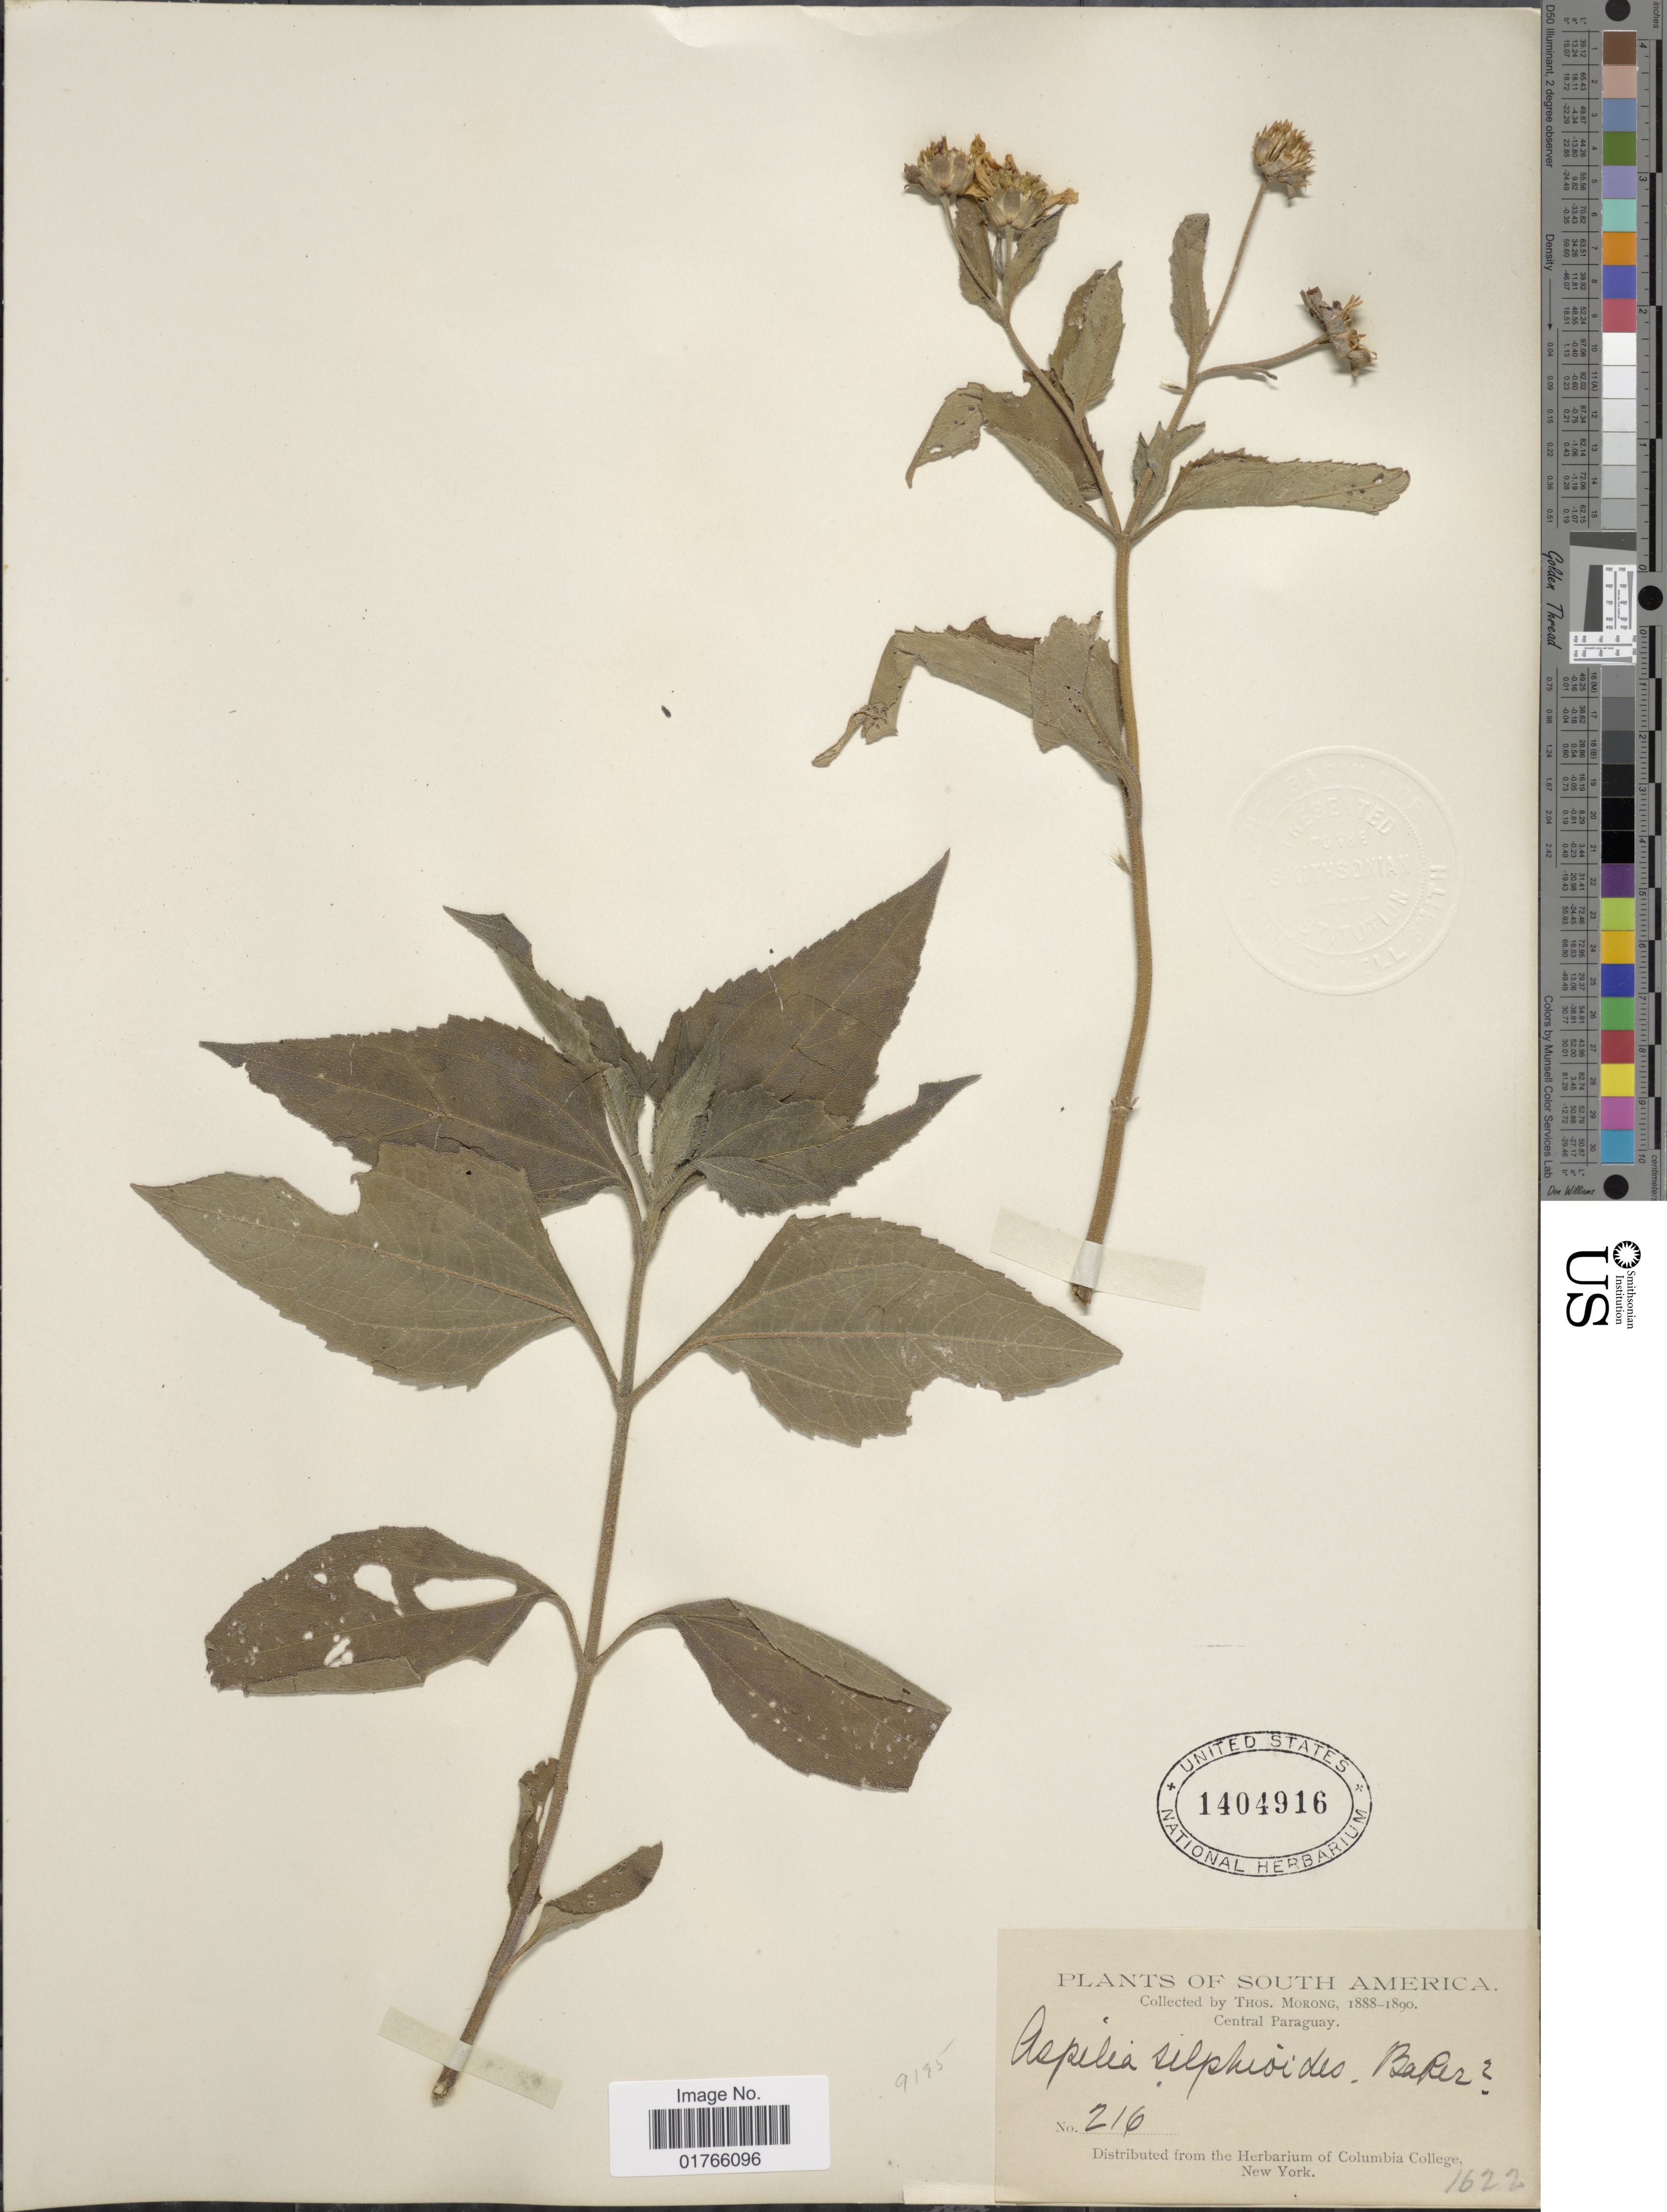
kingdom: Plantae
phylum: Tracheophyta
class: Magnoliopsida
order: Asterales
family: Asteraceae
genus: Aspilia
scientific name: Aspilia silphioides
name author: (Hook. & Arn.) Benth. ex Benth. & Hook. f.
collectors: ex herb. T. Morong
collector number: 216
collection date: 1888/1890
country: Paraguay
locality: South America, Central Paraguay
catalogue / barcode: US 1404916